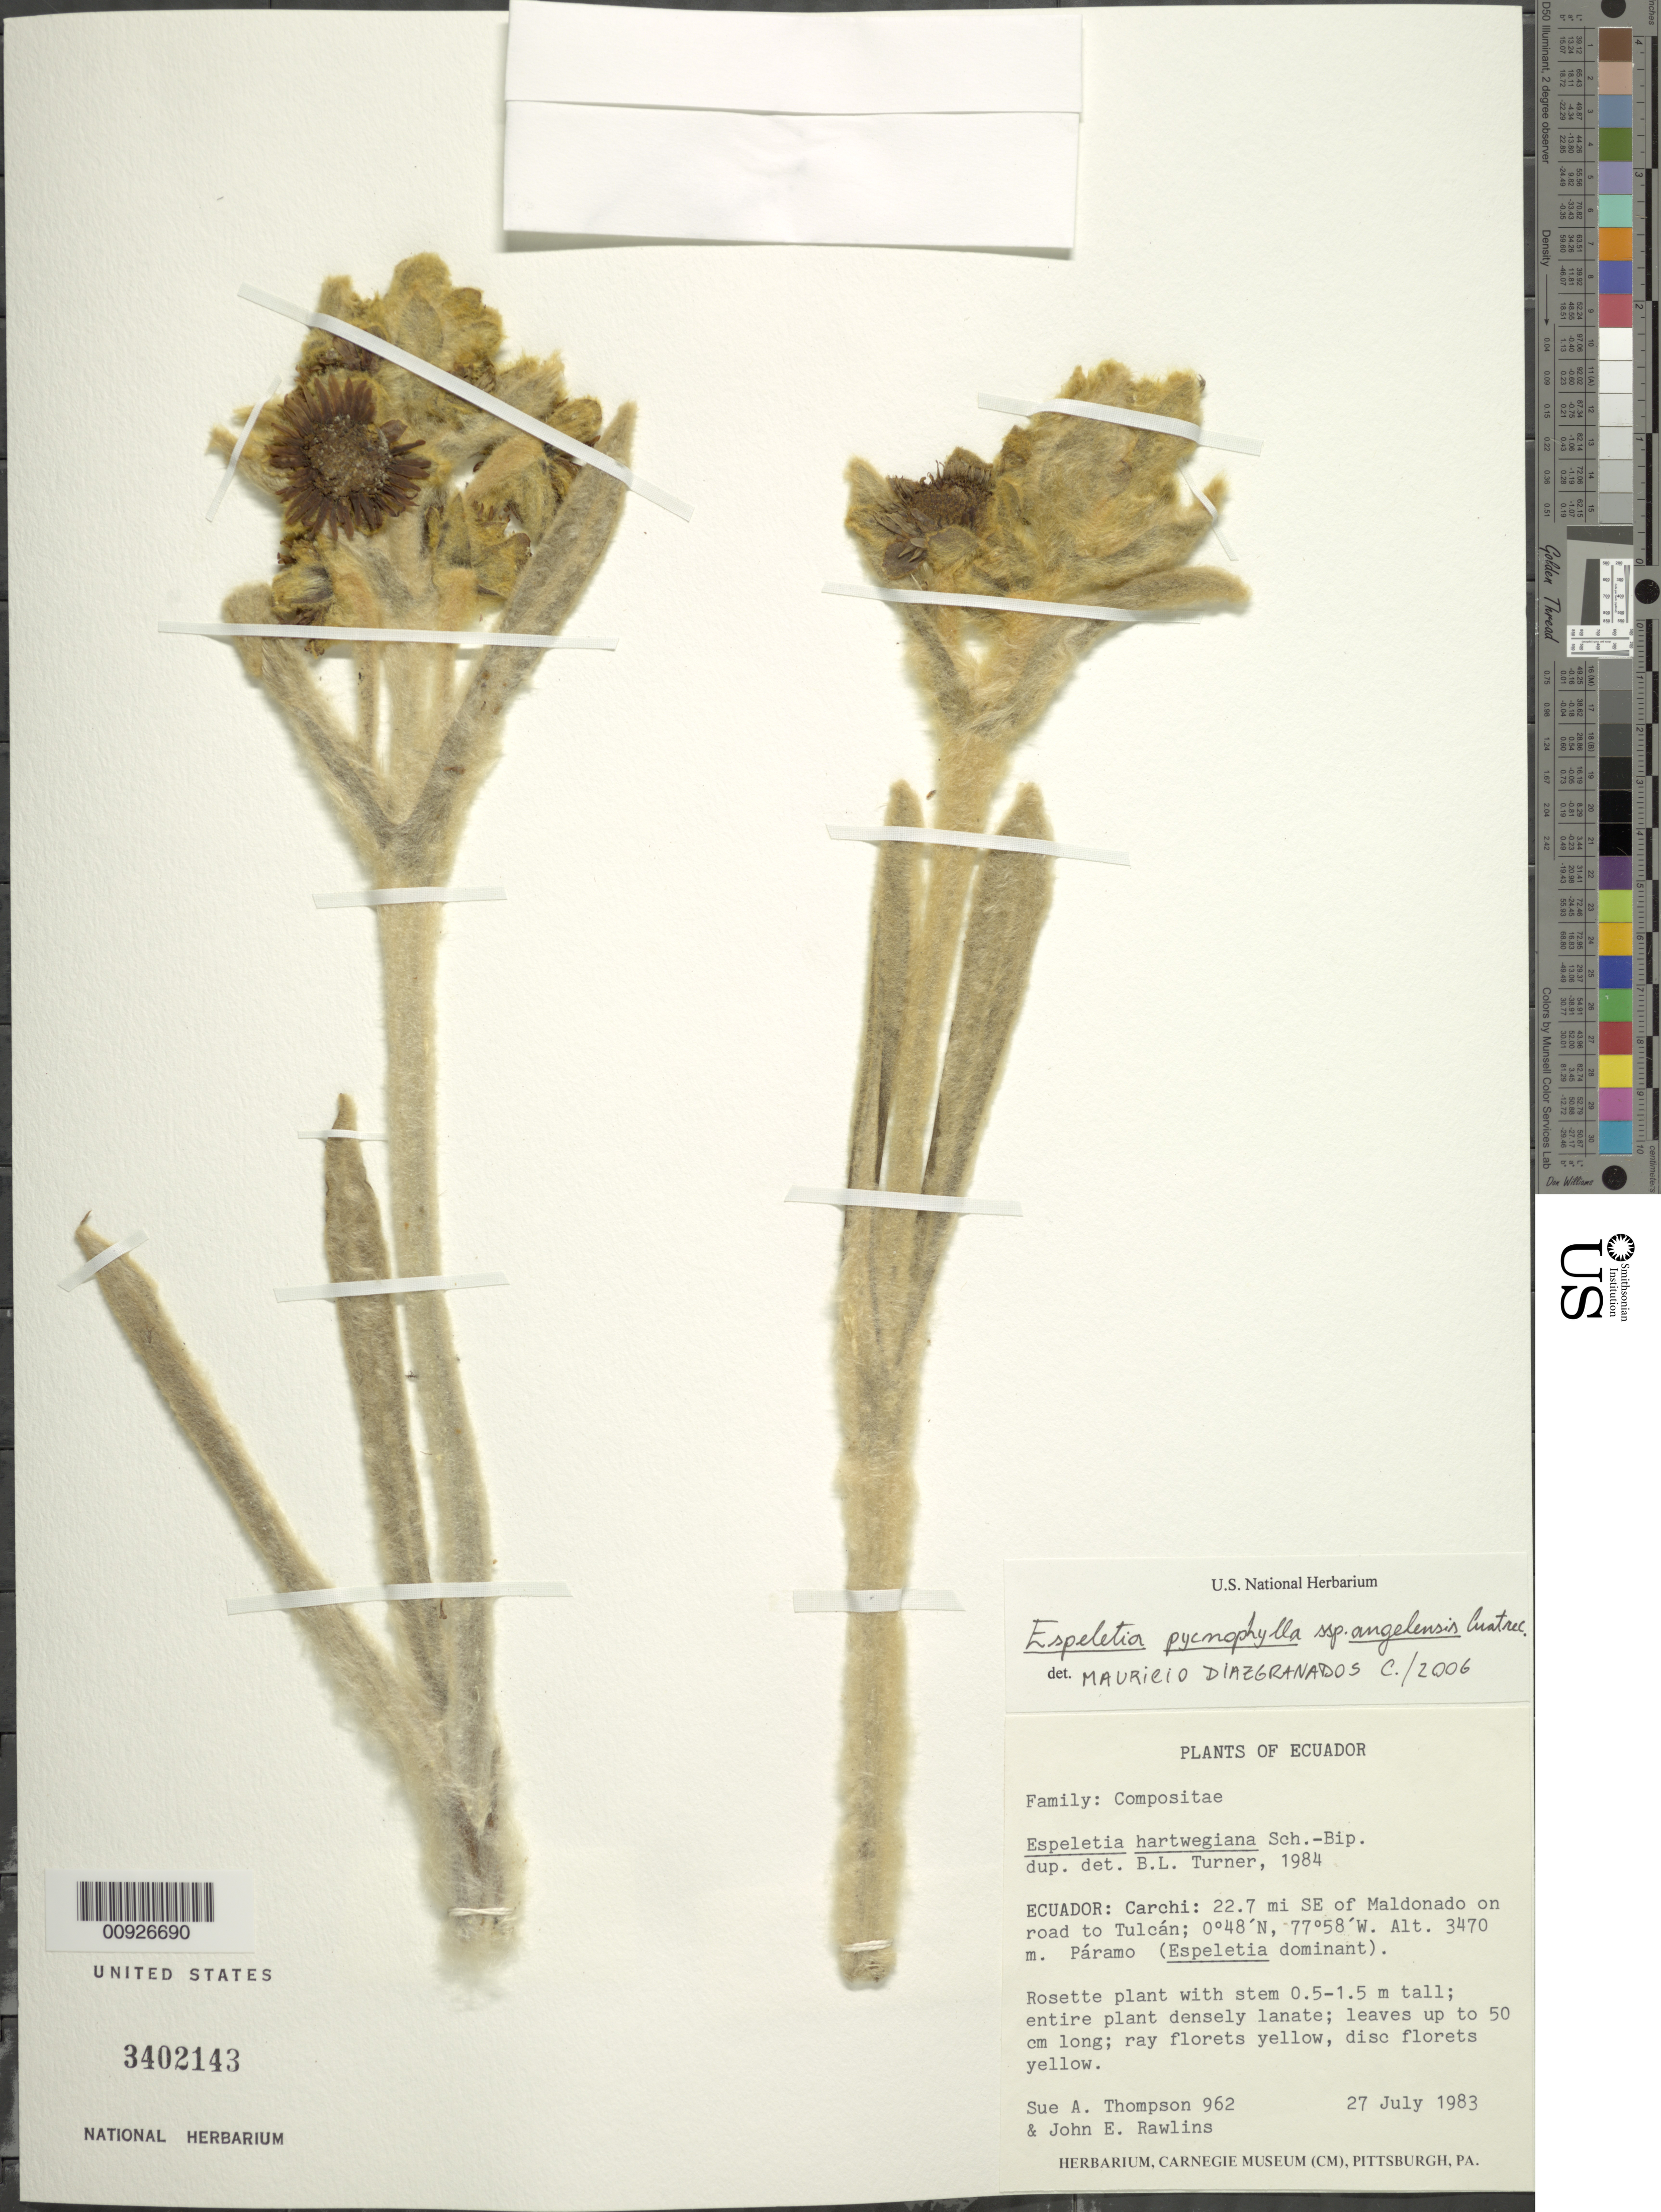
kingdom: Plantae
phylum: Tracheophyta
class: Magnoliopsida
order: Asterales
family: Asteraceae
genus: Espeletia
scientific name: Espeletia pycnophylla subsp. angelensis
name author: Cuatrec.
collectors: S. A. Thompson & J. Rawlins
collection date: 1983-07-27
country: Ecuador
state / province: Carchi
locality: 22.7 miles SE of Maldonado on road to Tulcán.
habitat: Páramo (Espeletia dominant)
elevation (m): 3470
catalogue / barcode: US 3402143